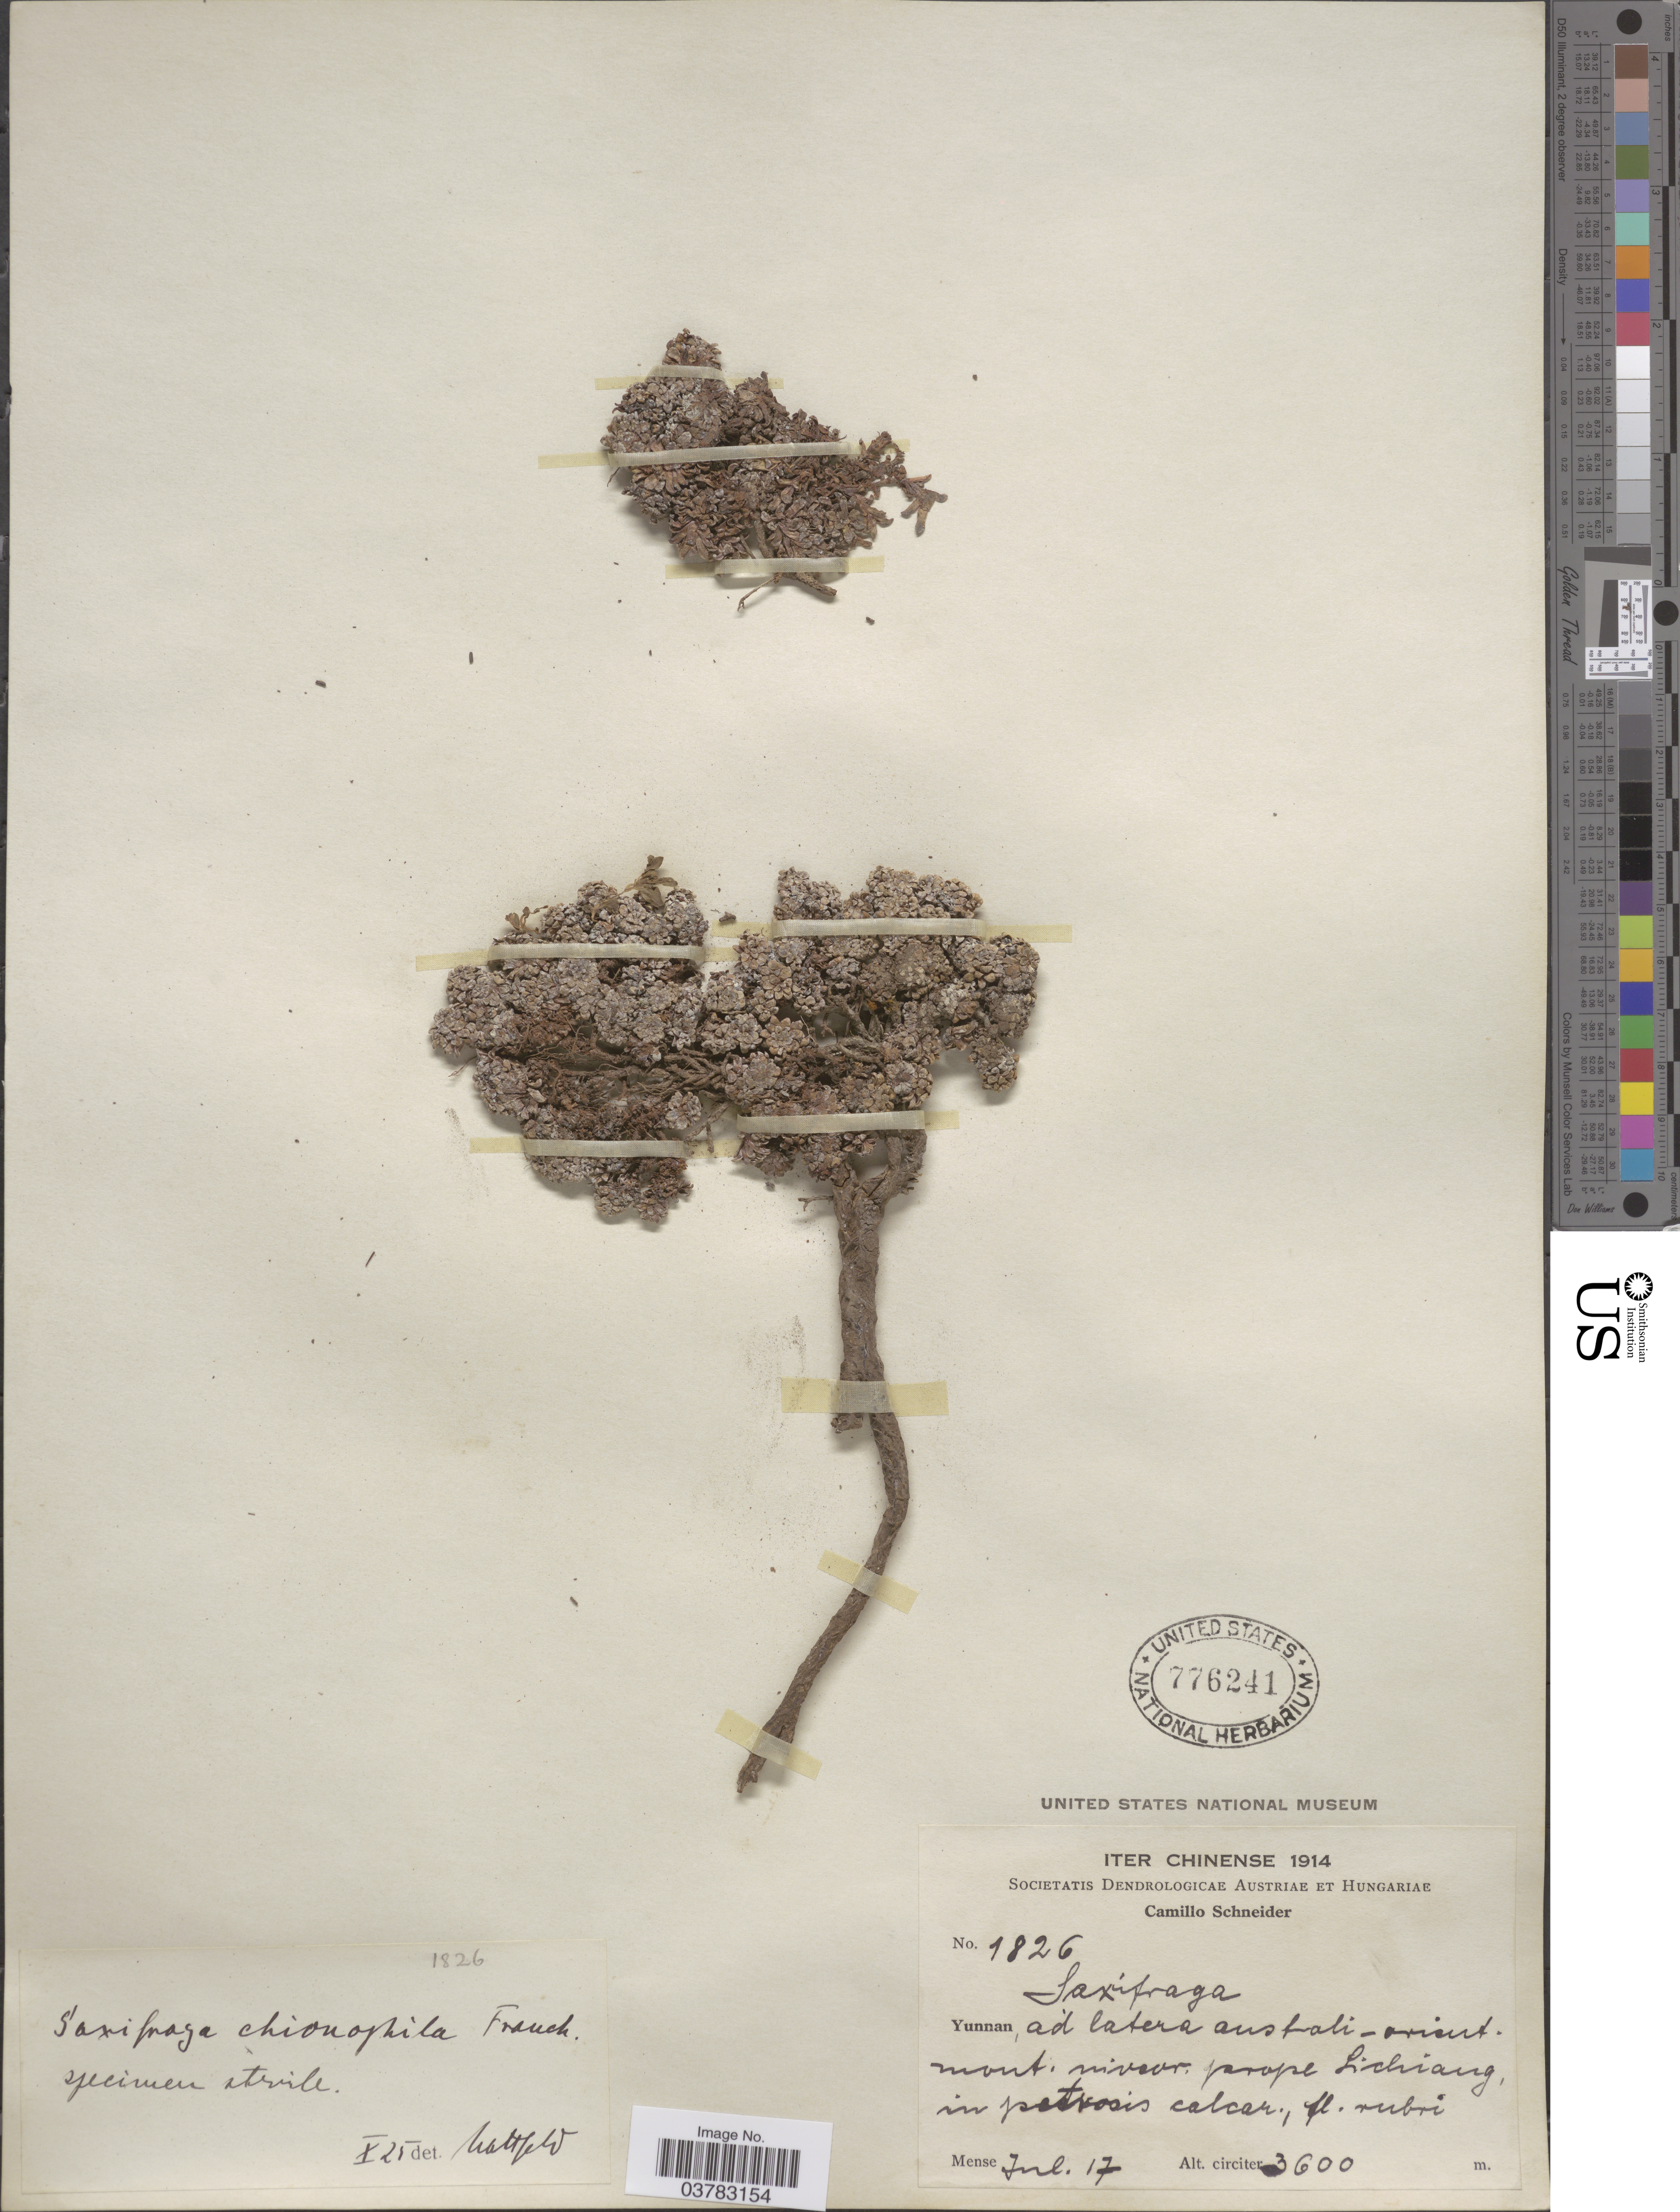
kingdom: Plantae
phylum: Tracheophyta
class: Magnoliopsida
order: Saxifragales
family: Saxifragaceae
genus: Saxifraga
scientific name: Saxifraga chionophila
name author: Franch.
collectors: C. K. Schneider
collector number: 1826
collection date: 1914-07-17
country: China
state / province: Yunnan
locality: Iter Chinense 1914. Yunnan, ad latera australi-orient. mont. Niveor prope Lichiang.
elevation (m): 3600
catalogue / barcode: US 776241